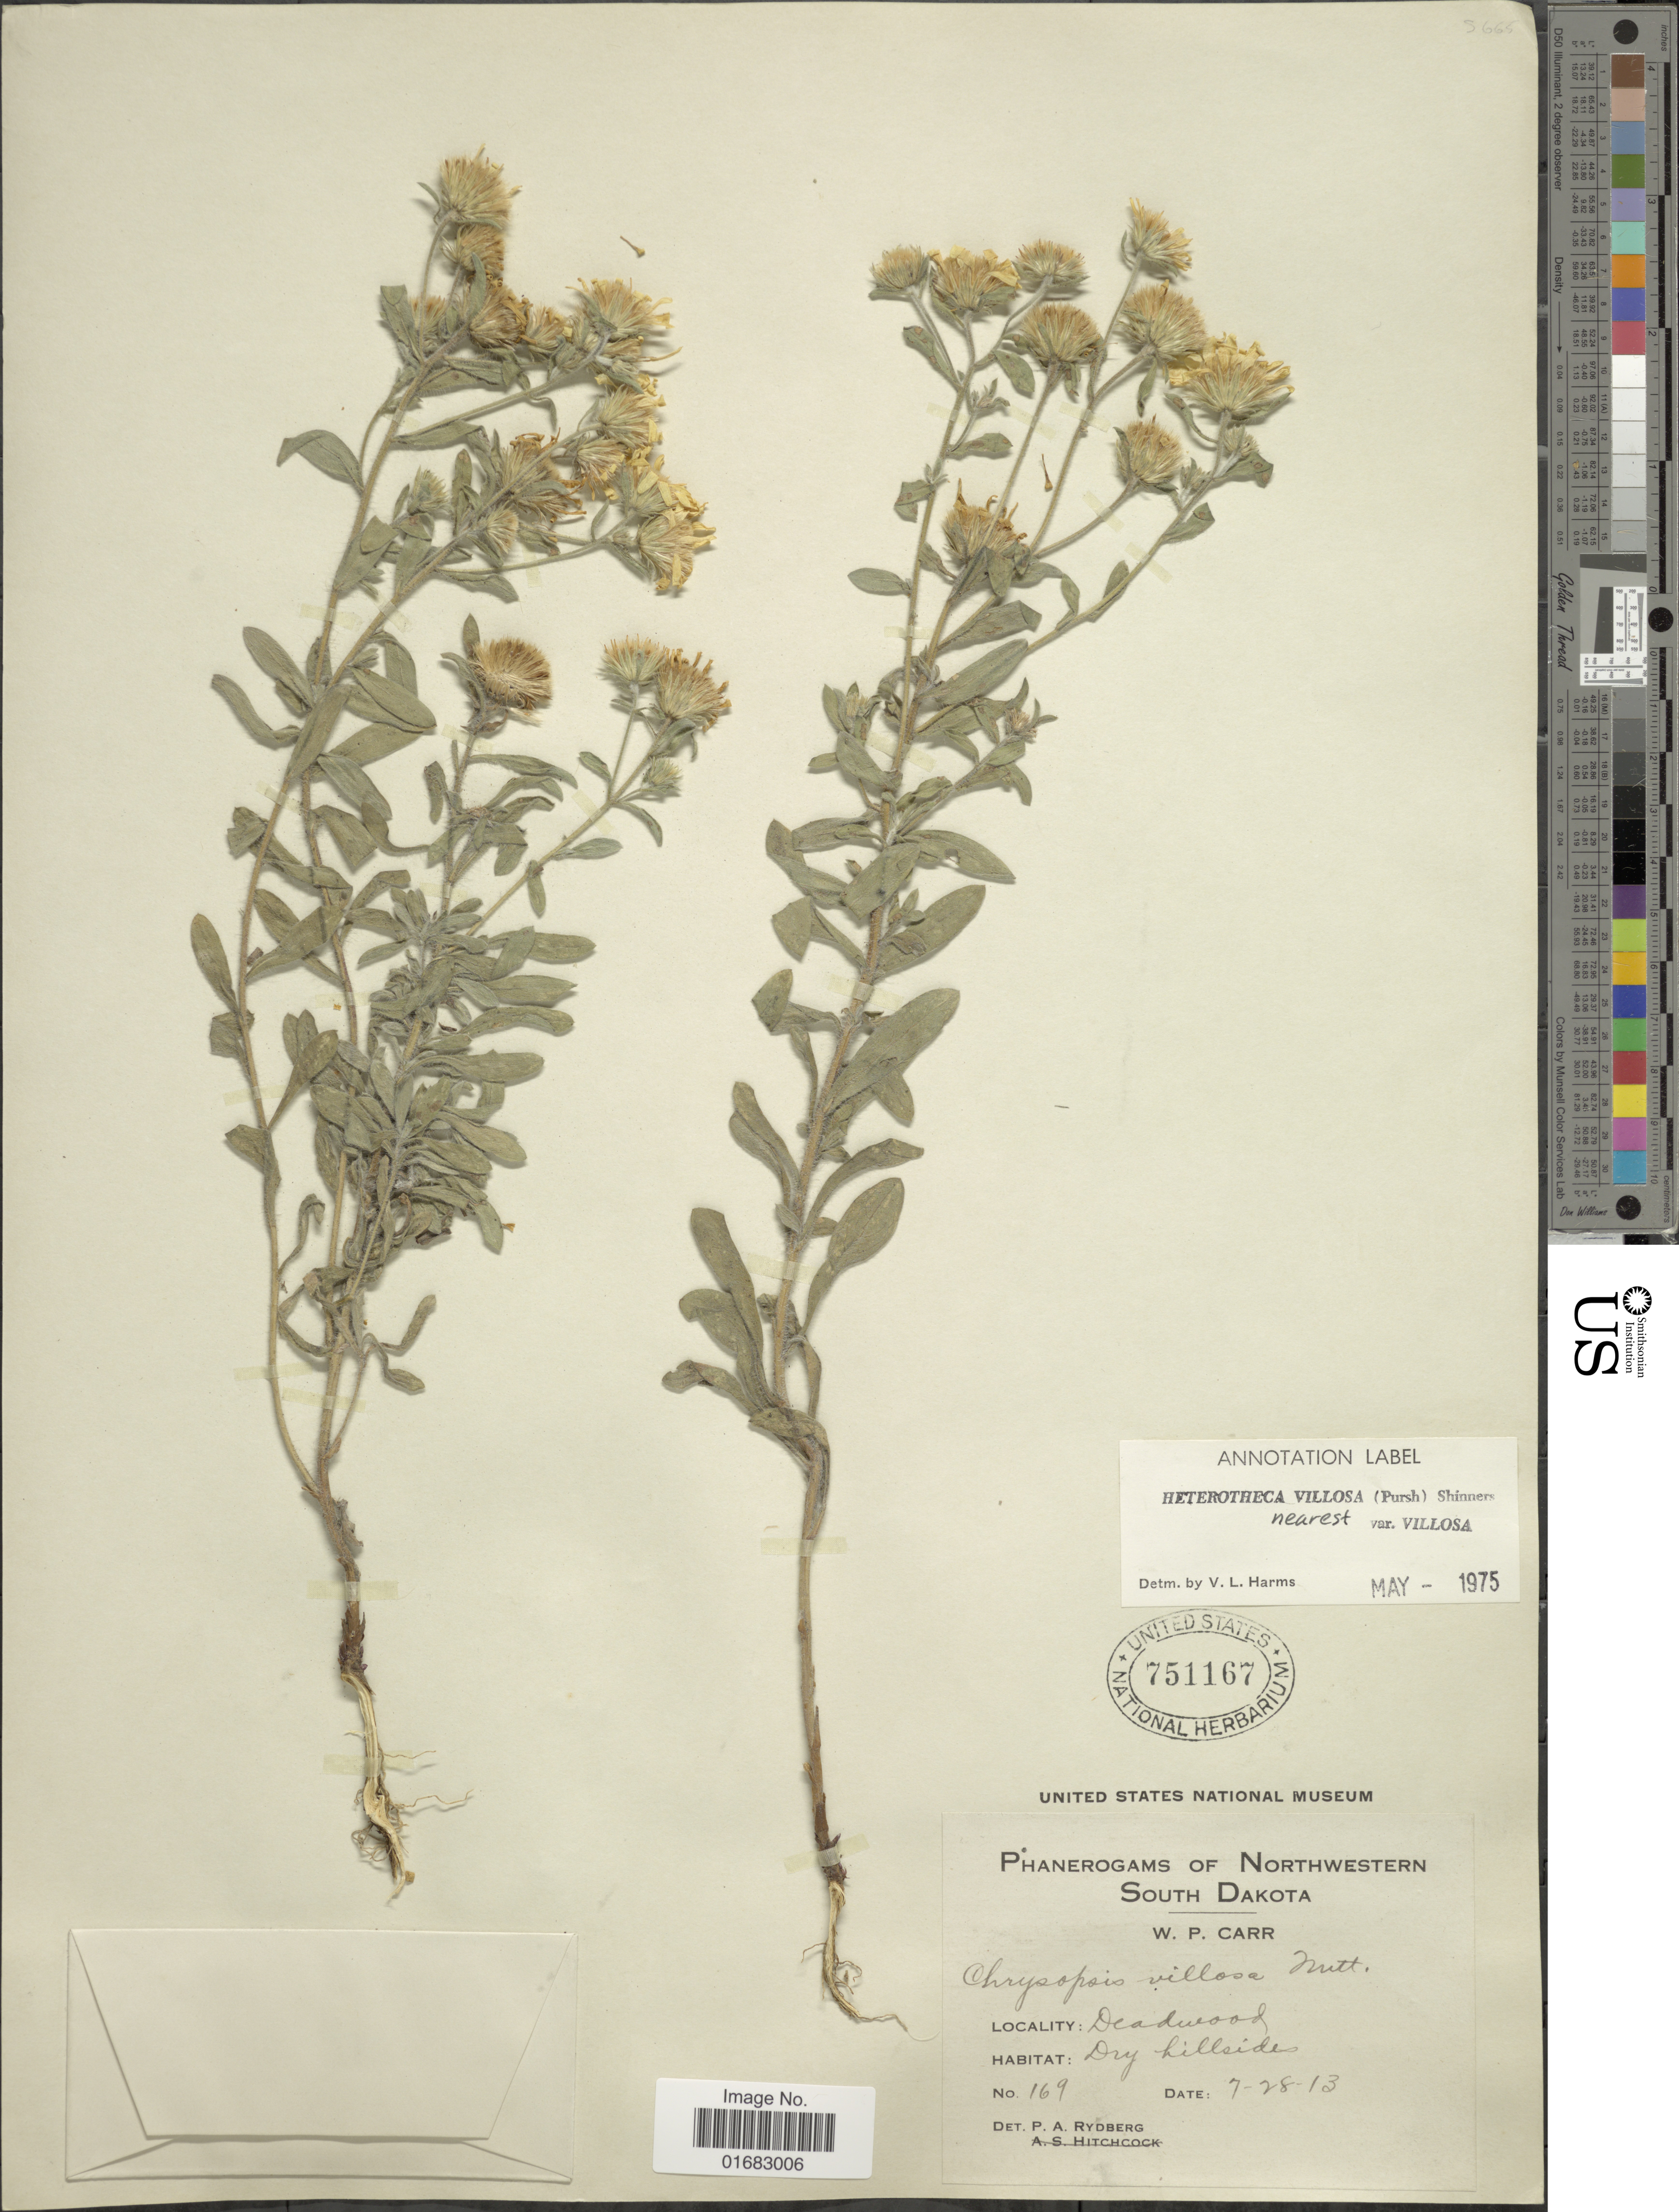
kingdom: Plantae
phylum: Tracheophyta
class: Magnoliopsida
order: Asterales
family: Asteraceae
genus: Heterotheca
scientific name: Heterotheca villosa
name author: (Pursh) Shinners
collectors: W. Carr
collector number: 169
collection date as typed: Transcribed d/m/y: 28/7/13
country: United States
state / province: South Dakota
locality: Northwestern South Dakota, Deadwood, Dry hillsides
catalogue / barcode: US 751167